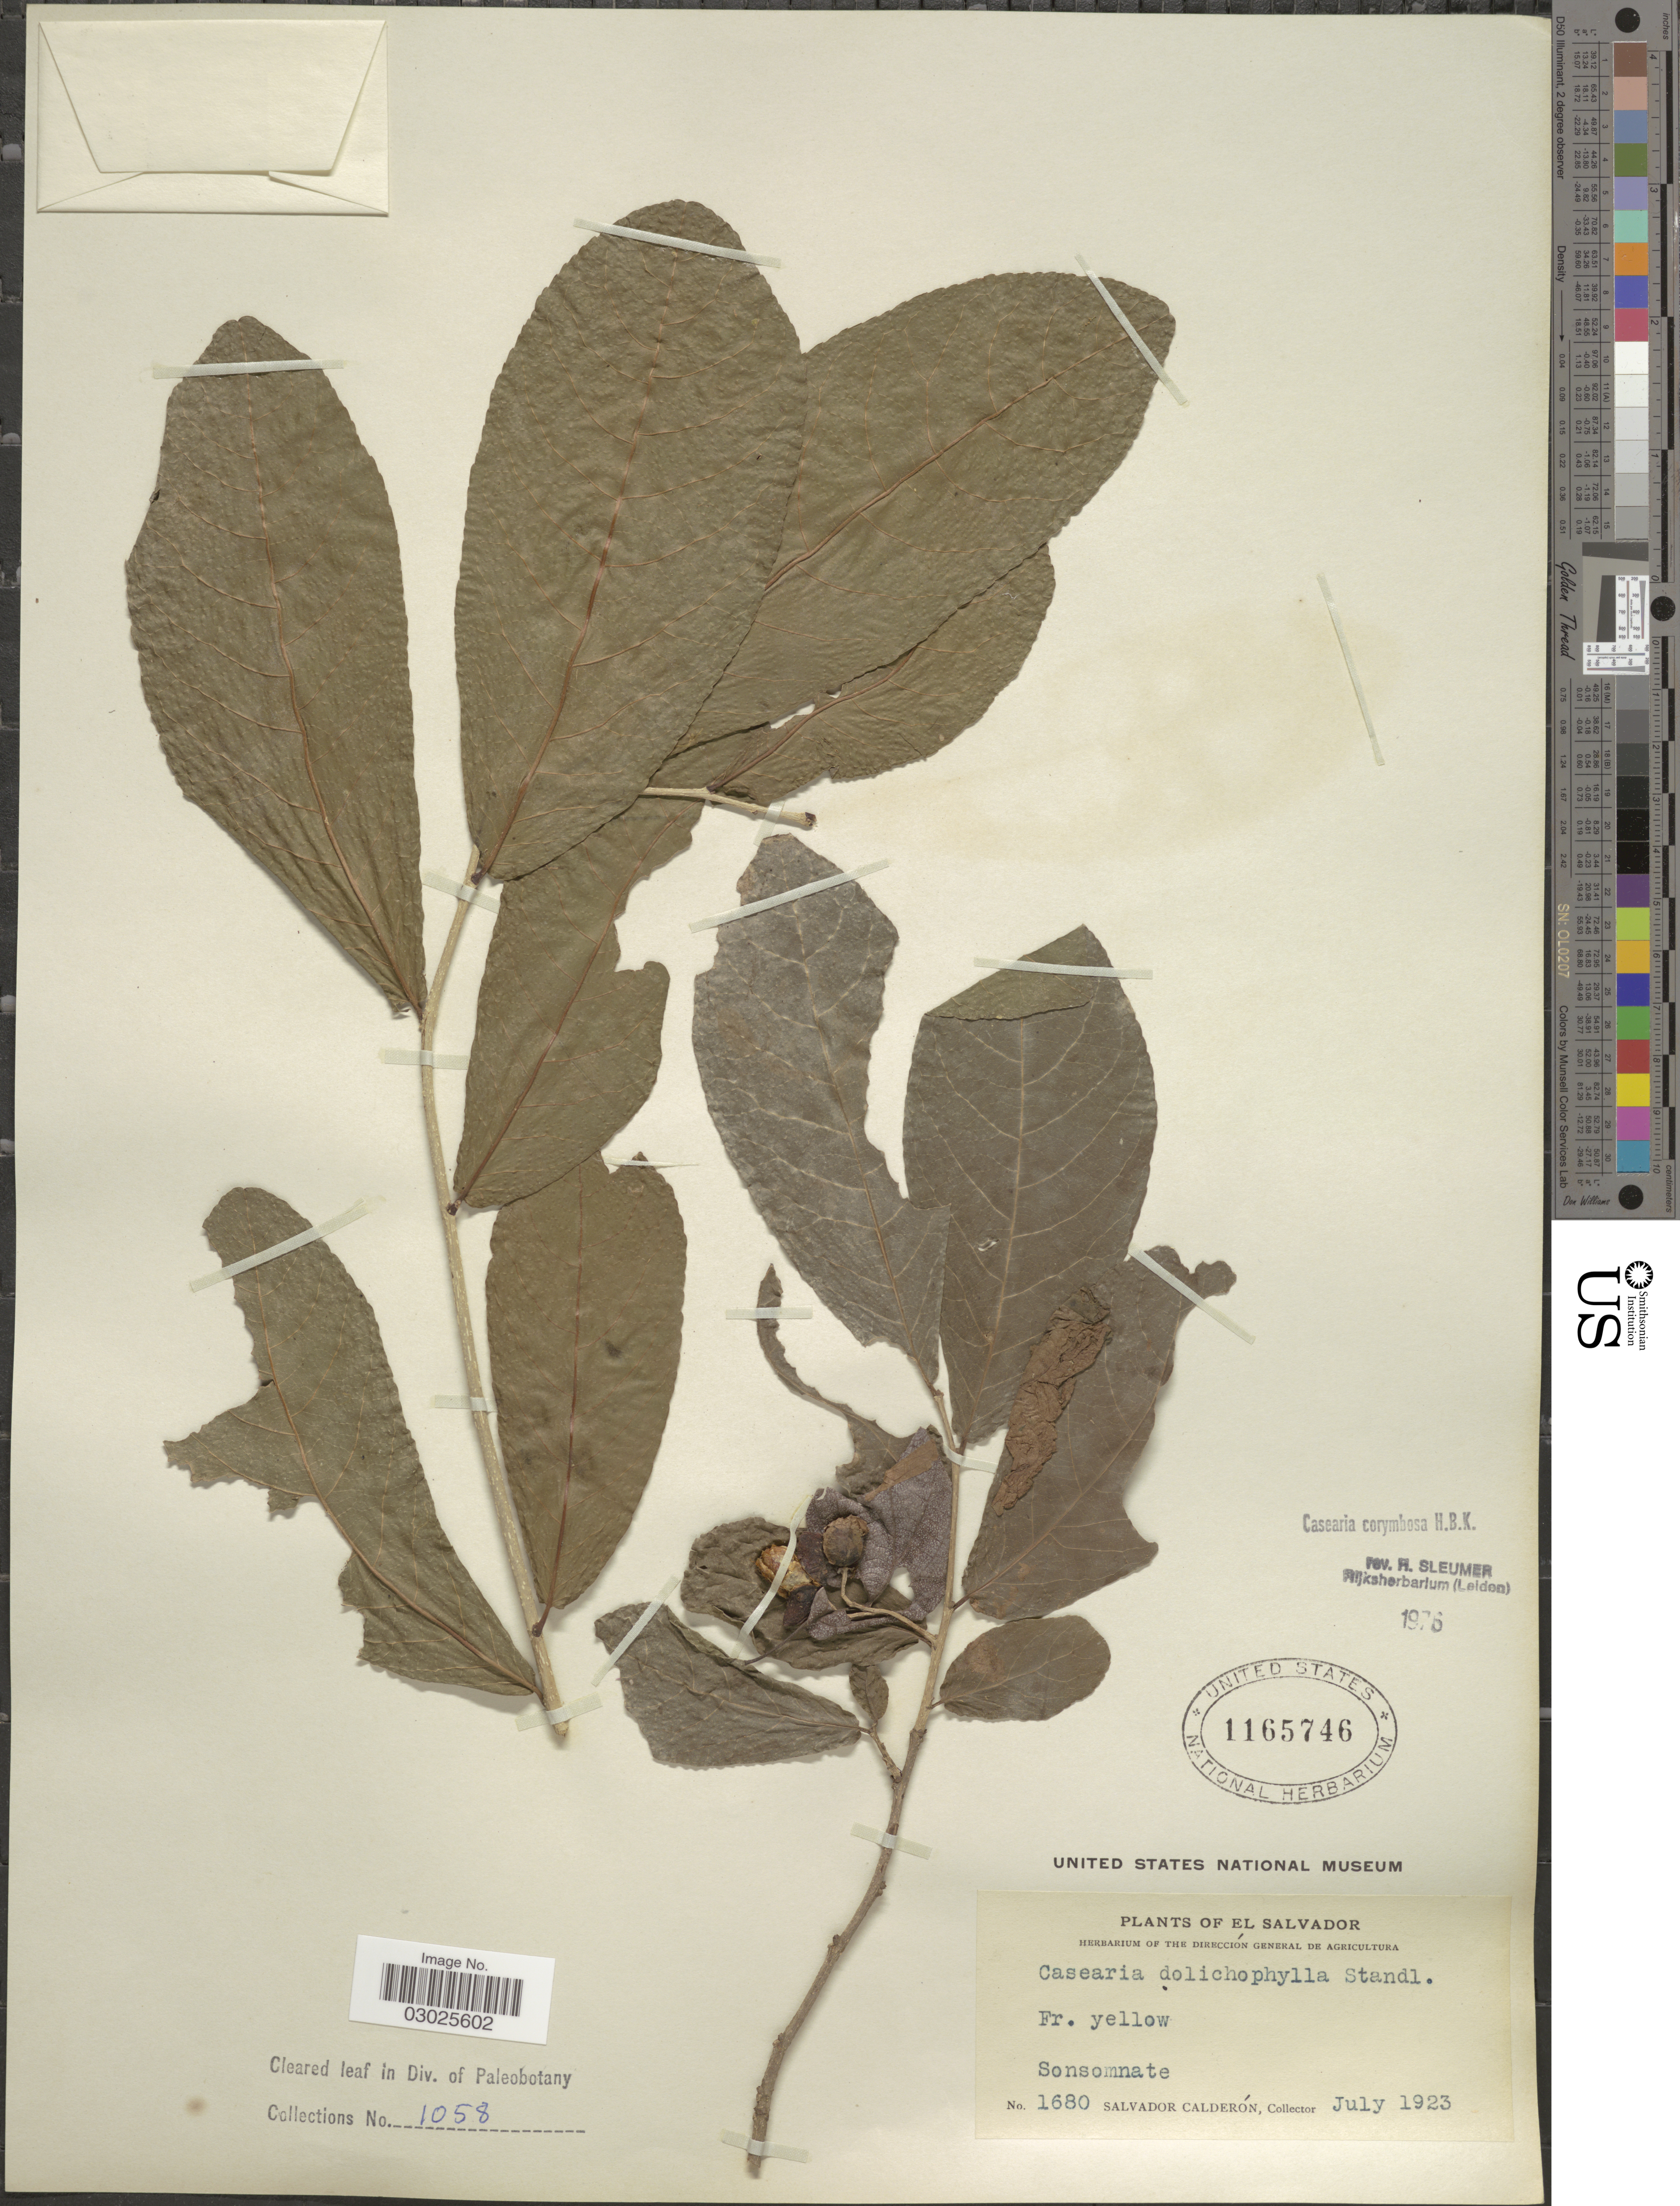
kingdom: Plantae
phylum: Tracheophyta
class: Magnoliopsida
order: Malpighiales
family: Salicaceae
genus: Casearia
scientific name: Casearia corymbosa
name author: Kunth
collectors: S. Calderón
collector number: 1680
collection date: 1923-07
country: El Salvador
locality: Sonsomnate.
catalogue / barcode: US 1165746